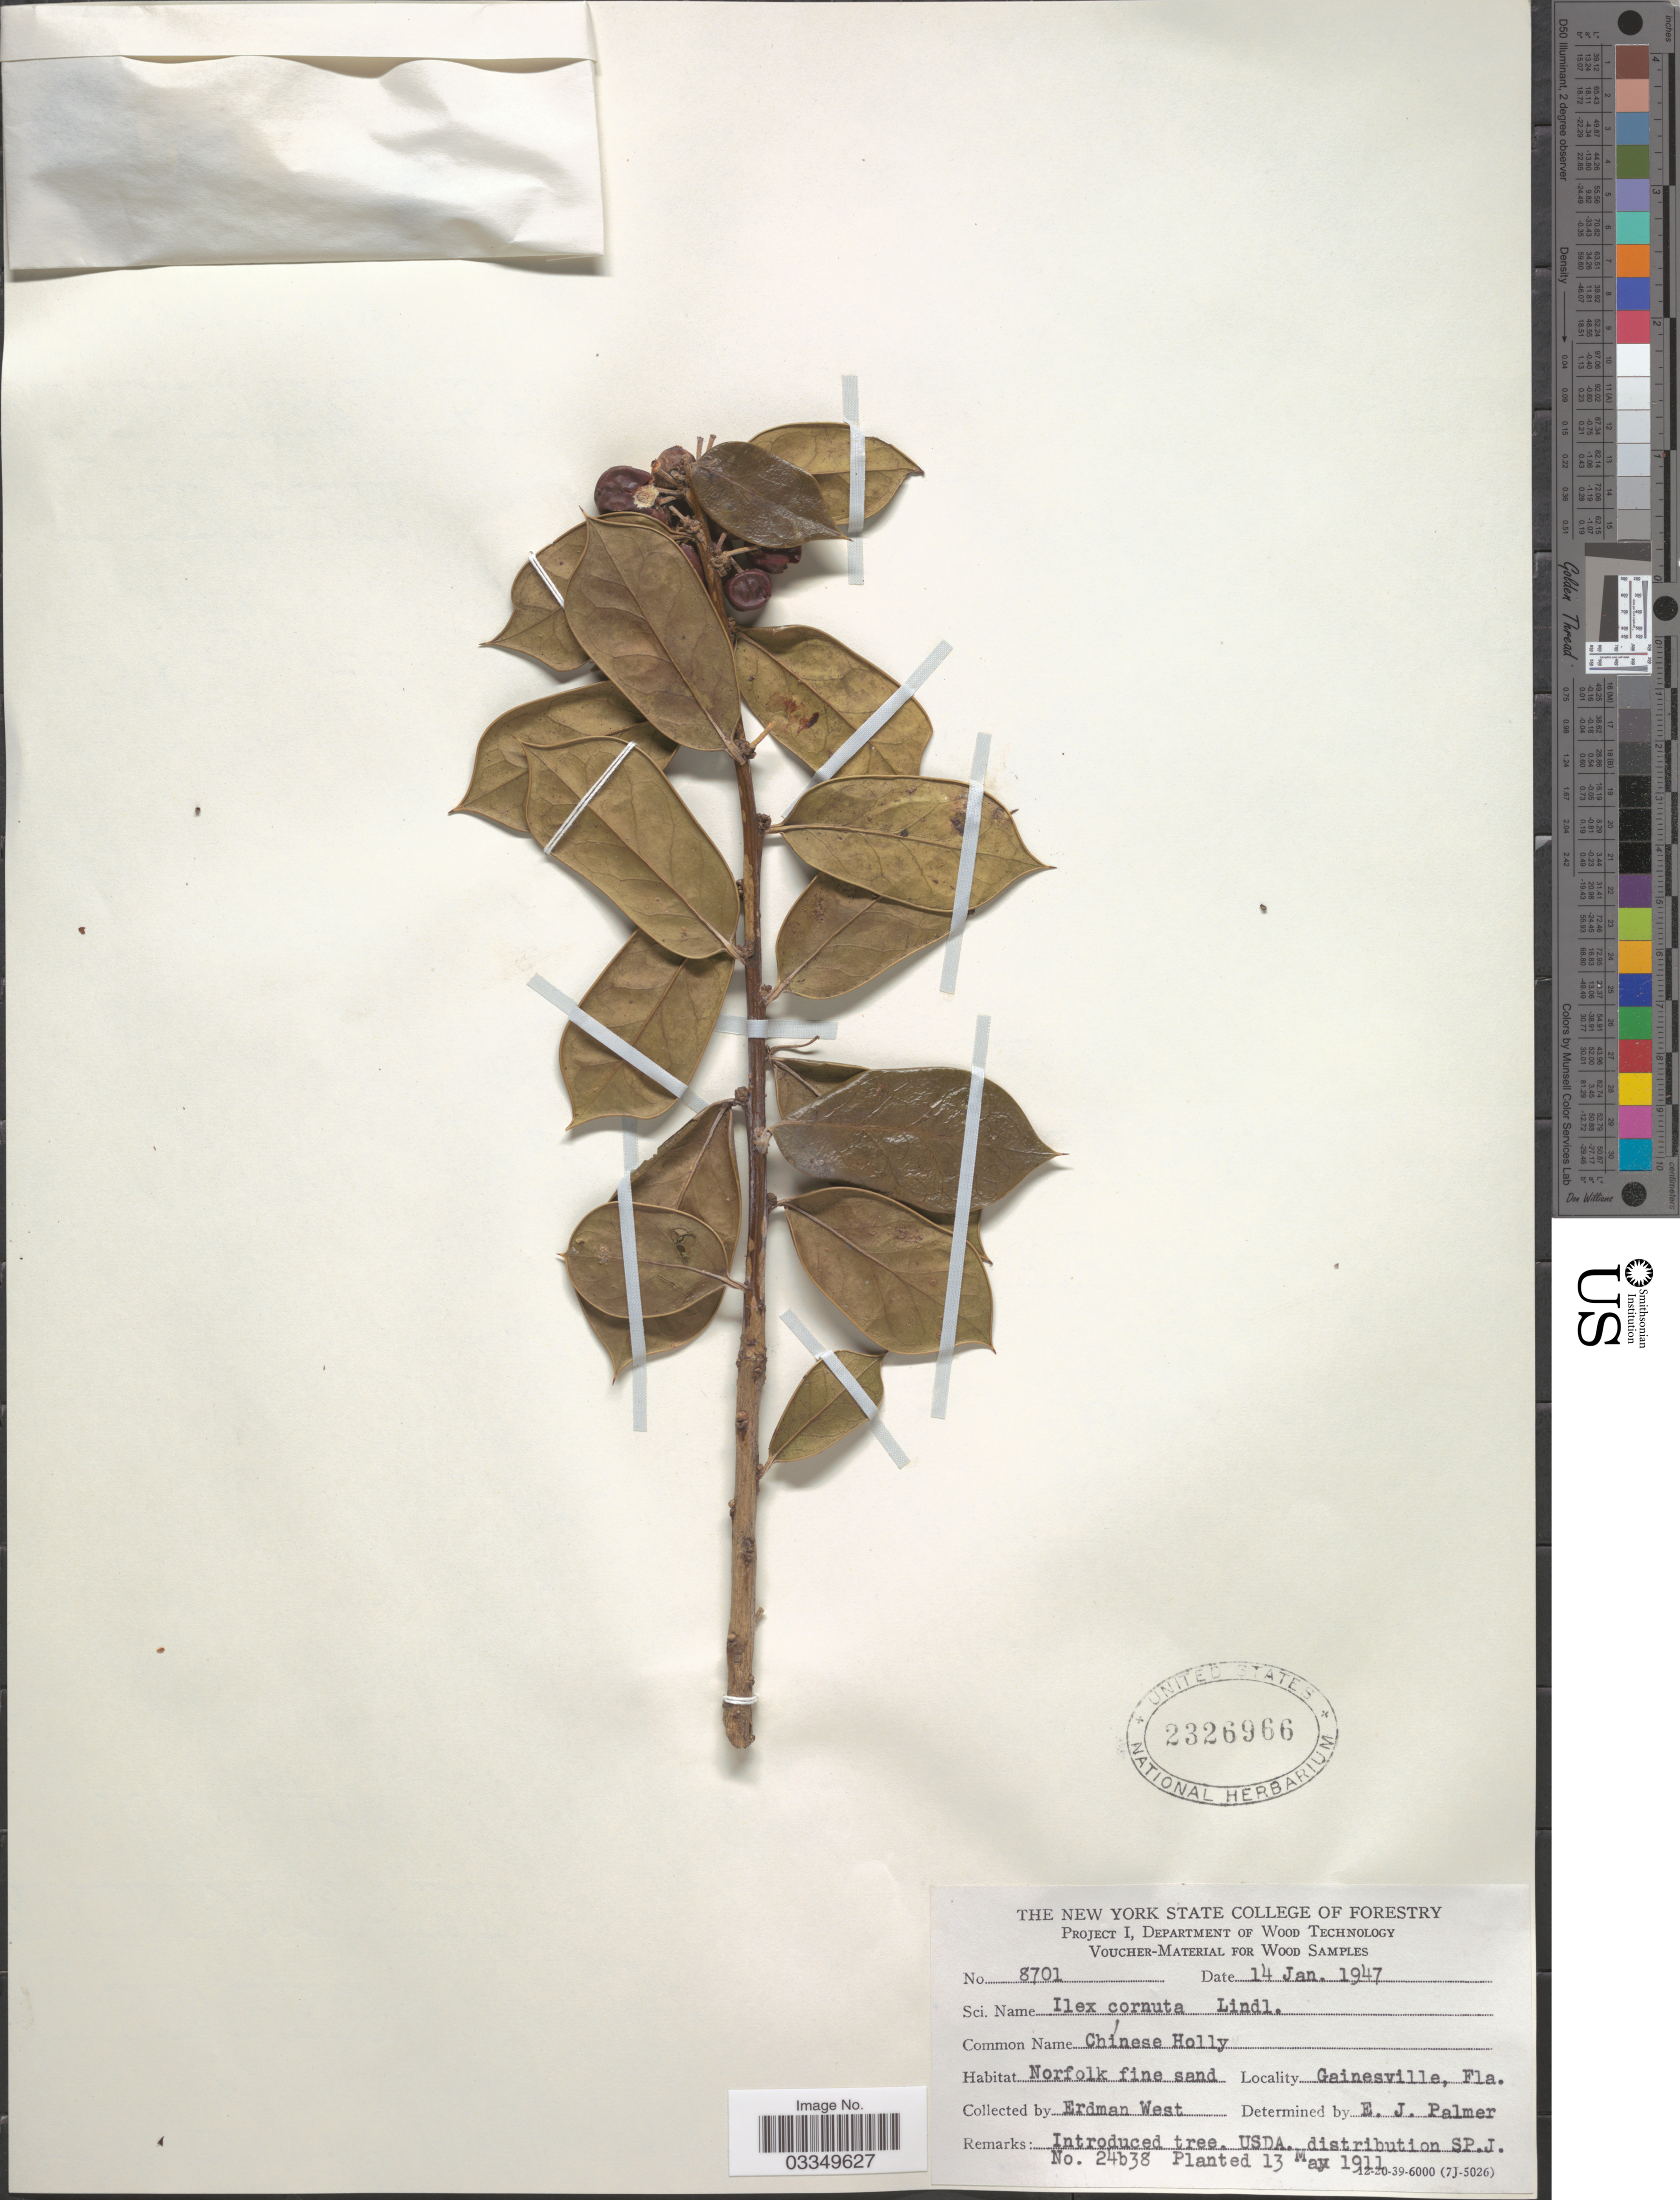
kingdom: Plantae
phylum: Tracheophyta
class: Magnoliopsida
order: Aquifoliales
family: Aquifoliaceae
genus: Ilex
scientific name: Ilex cornuta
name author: Lindl. & Paxton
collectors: E. West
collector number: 8701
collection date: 1947-01-14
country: United States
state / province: Florida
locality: Gainesville.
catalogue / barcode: US 2326966